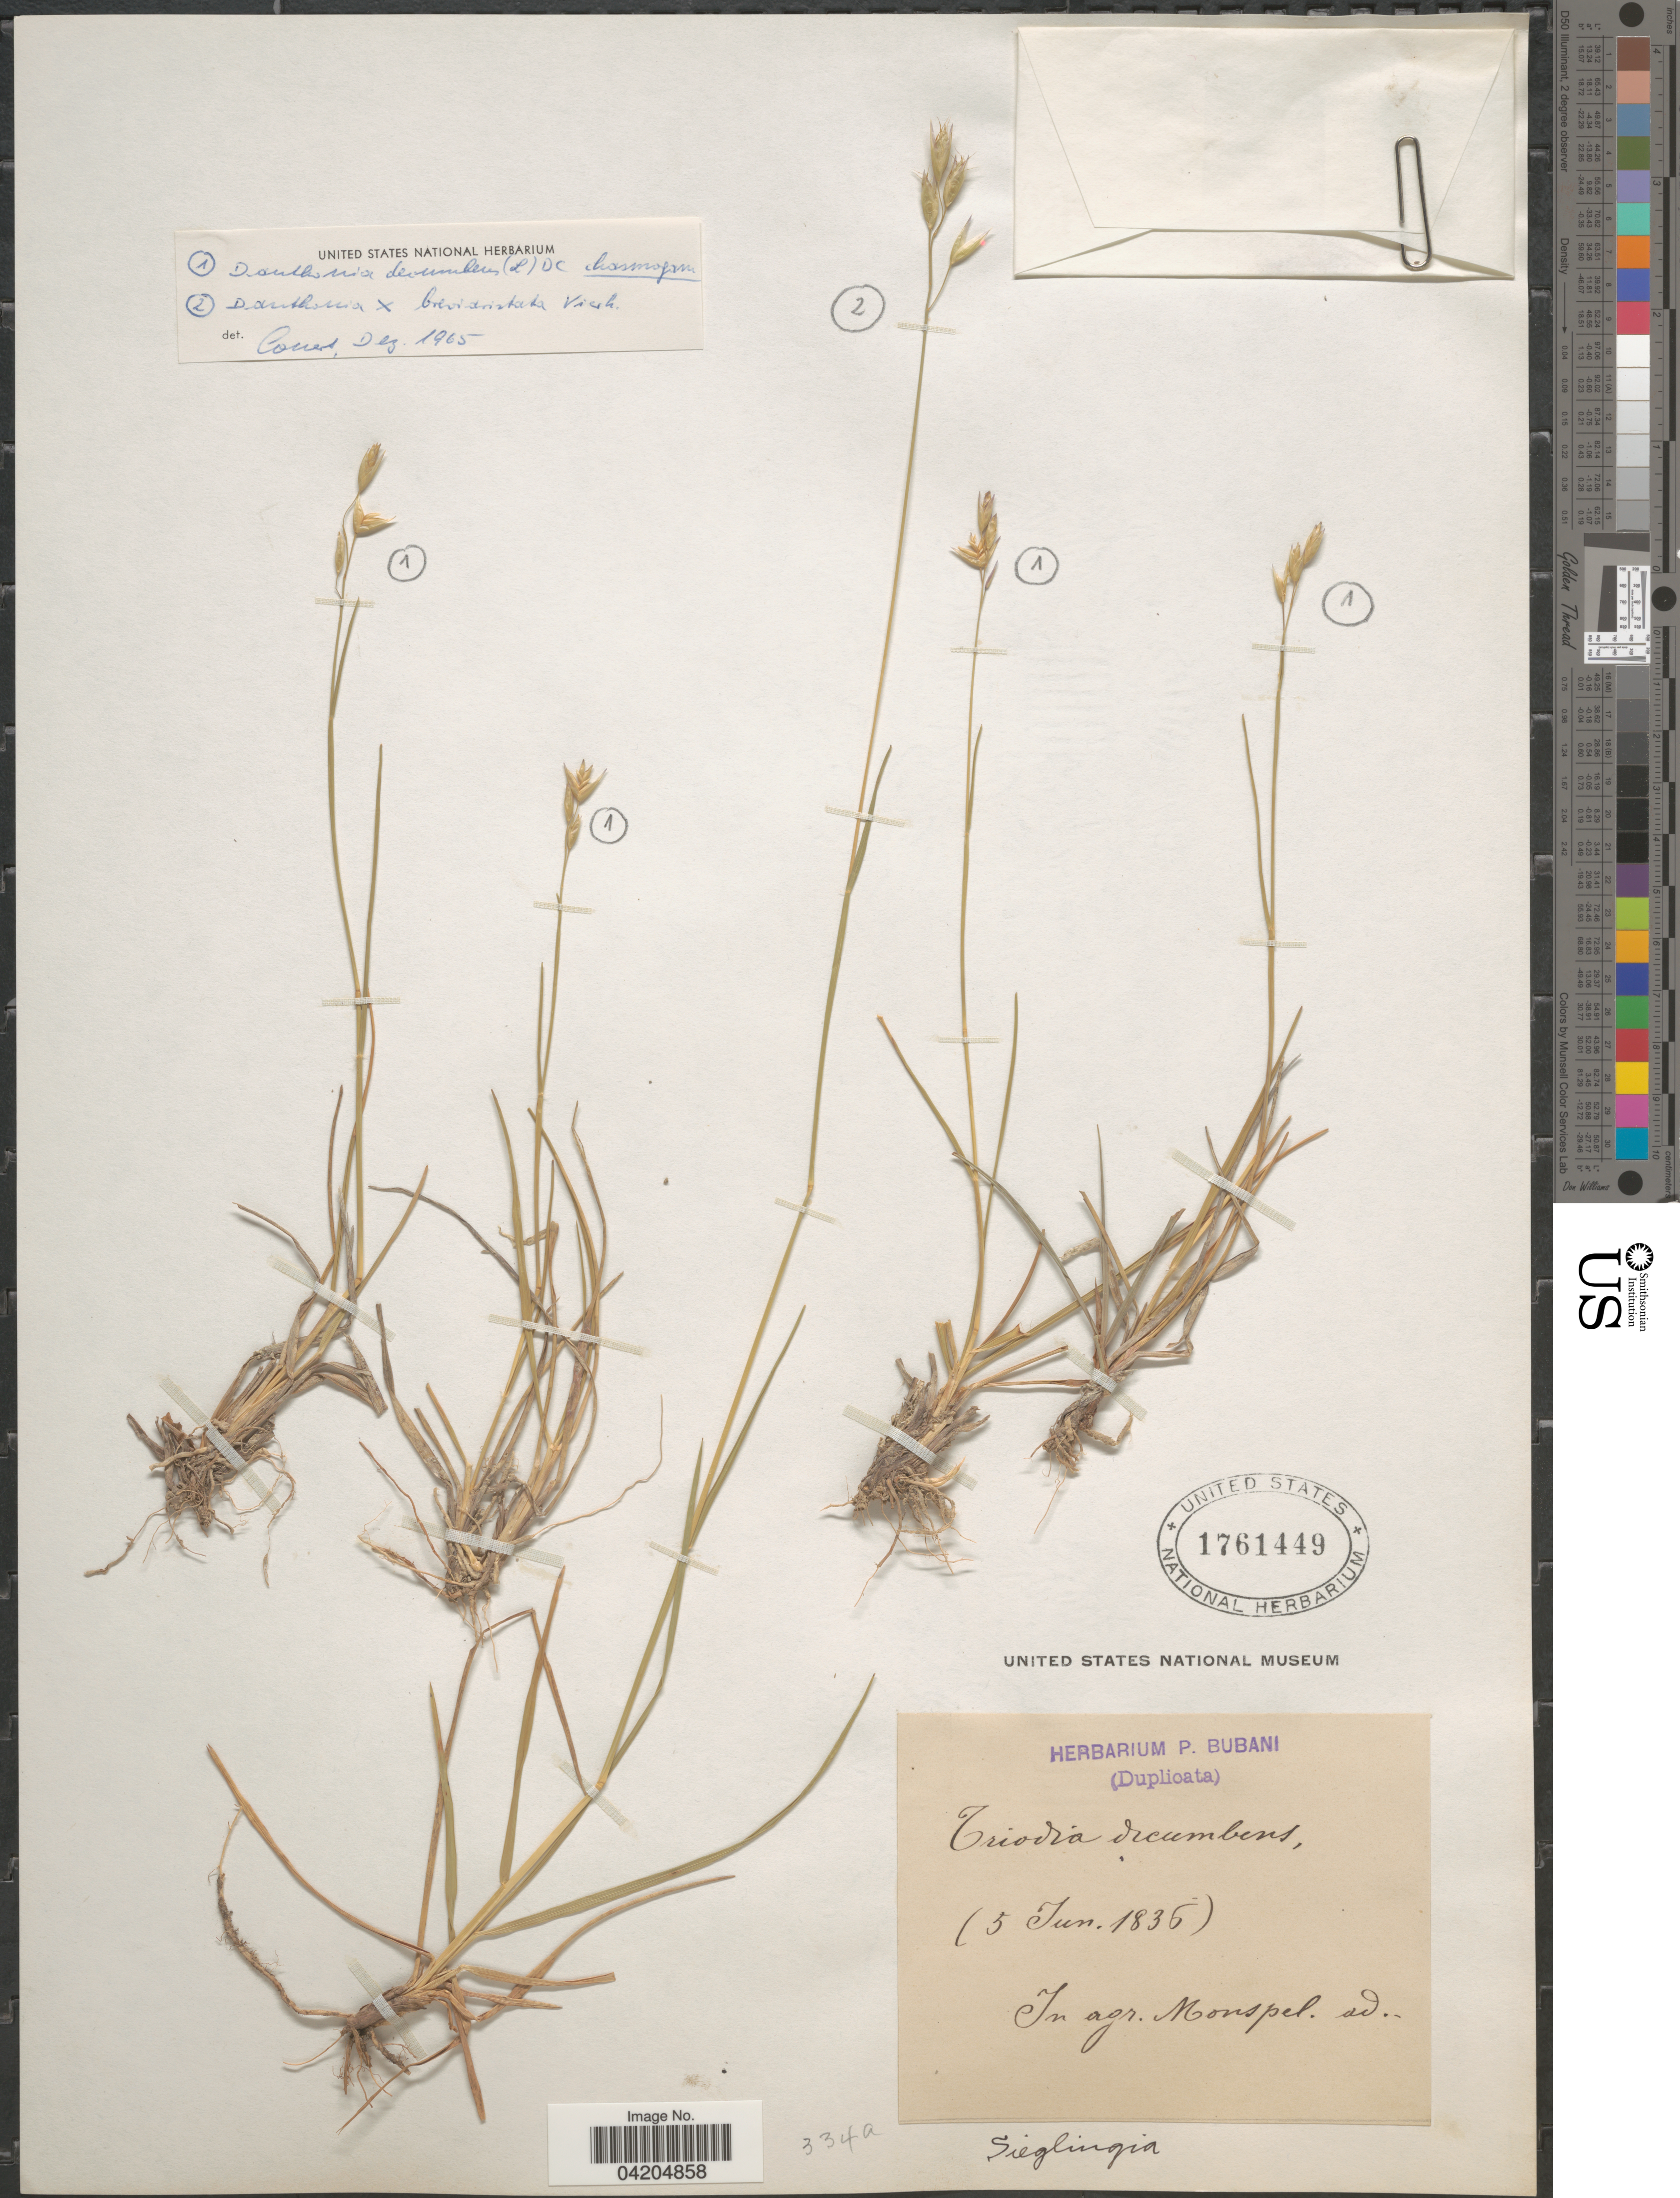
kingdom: Plantae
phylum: Tracheophyta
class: Liliopsida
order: Poales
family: Poaceae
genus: Danthonia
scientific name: Danthonia decumbens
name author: (L.) DC.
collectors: ex herb. P. Bubani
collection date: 1836-06-05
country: France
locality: In agr. Monspel. ad.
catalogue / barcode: US 1761449